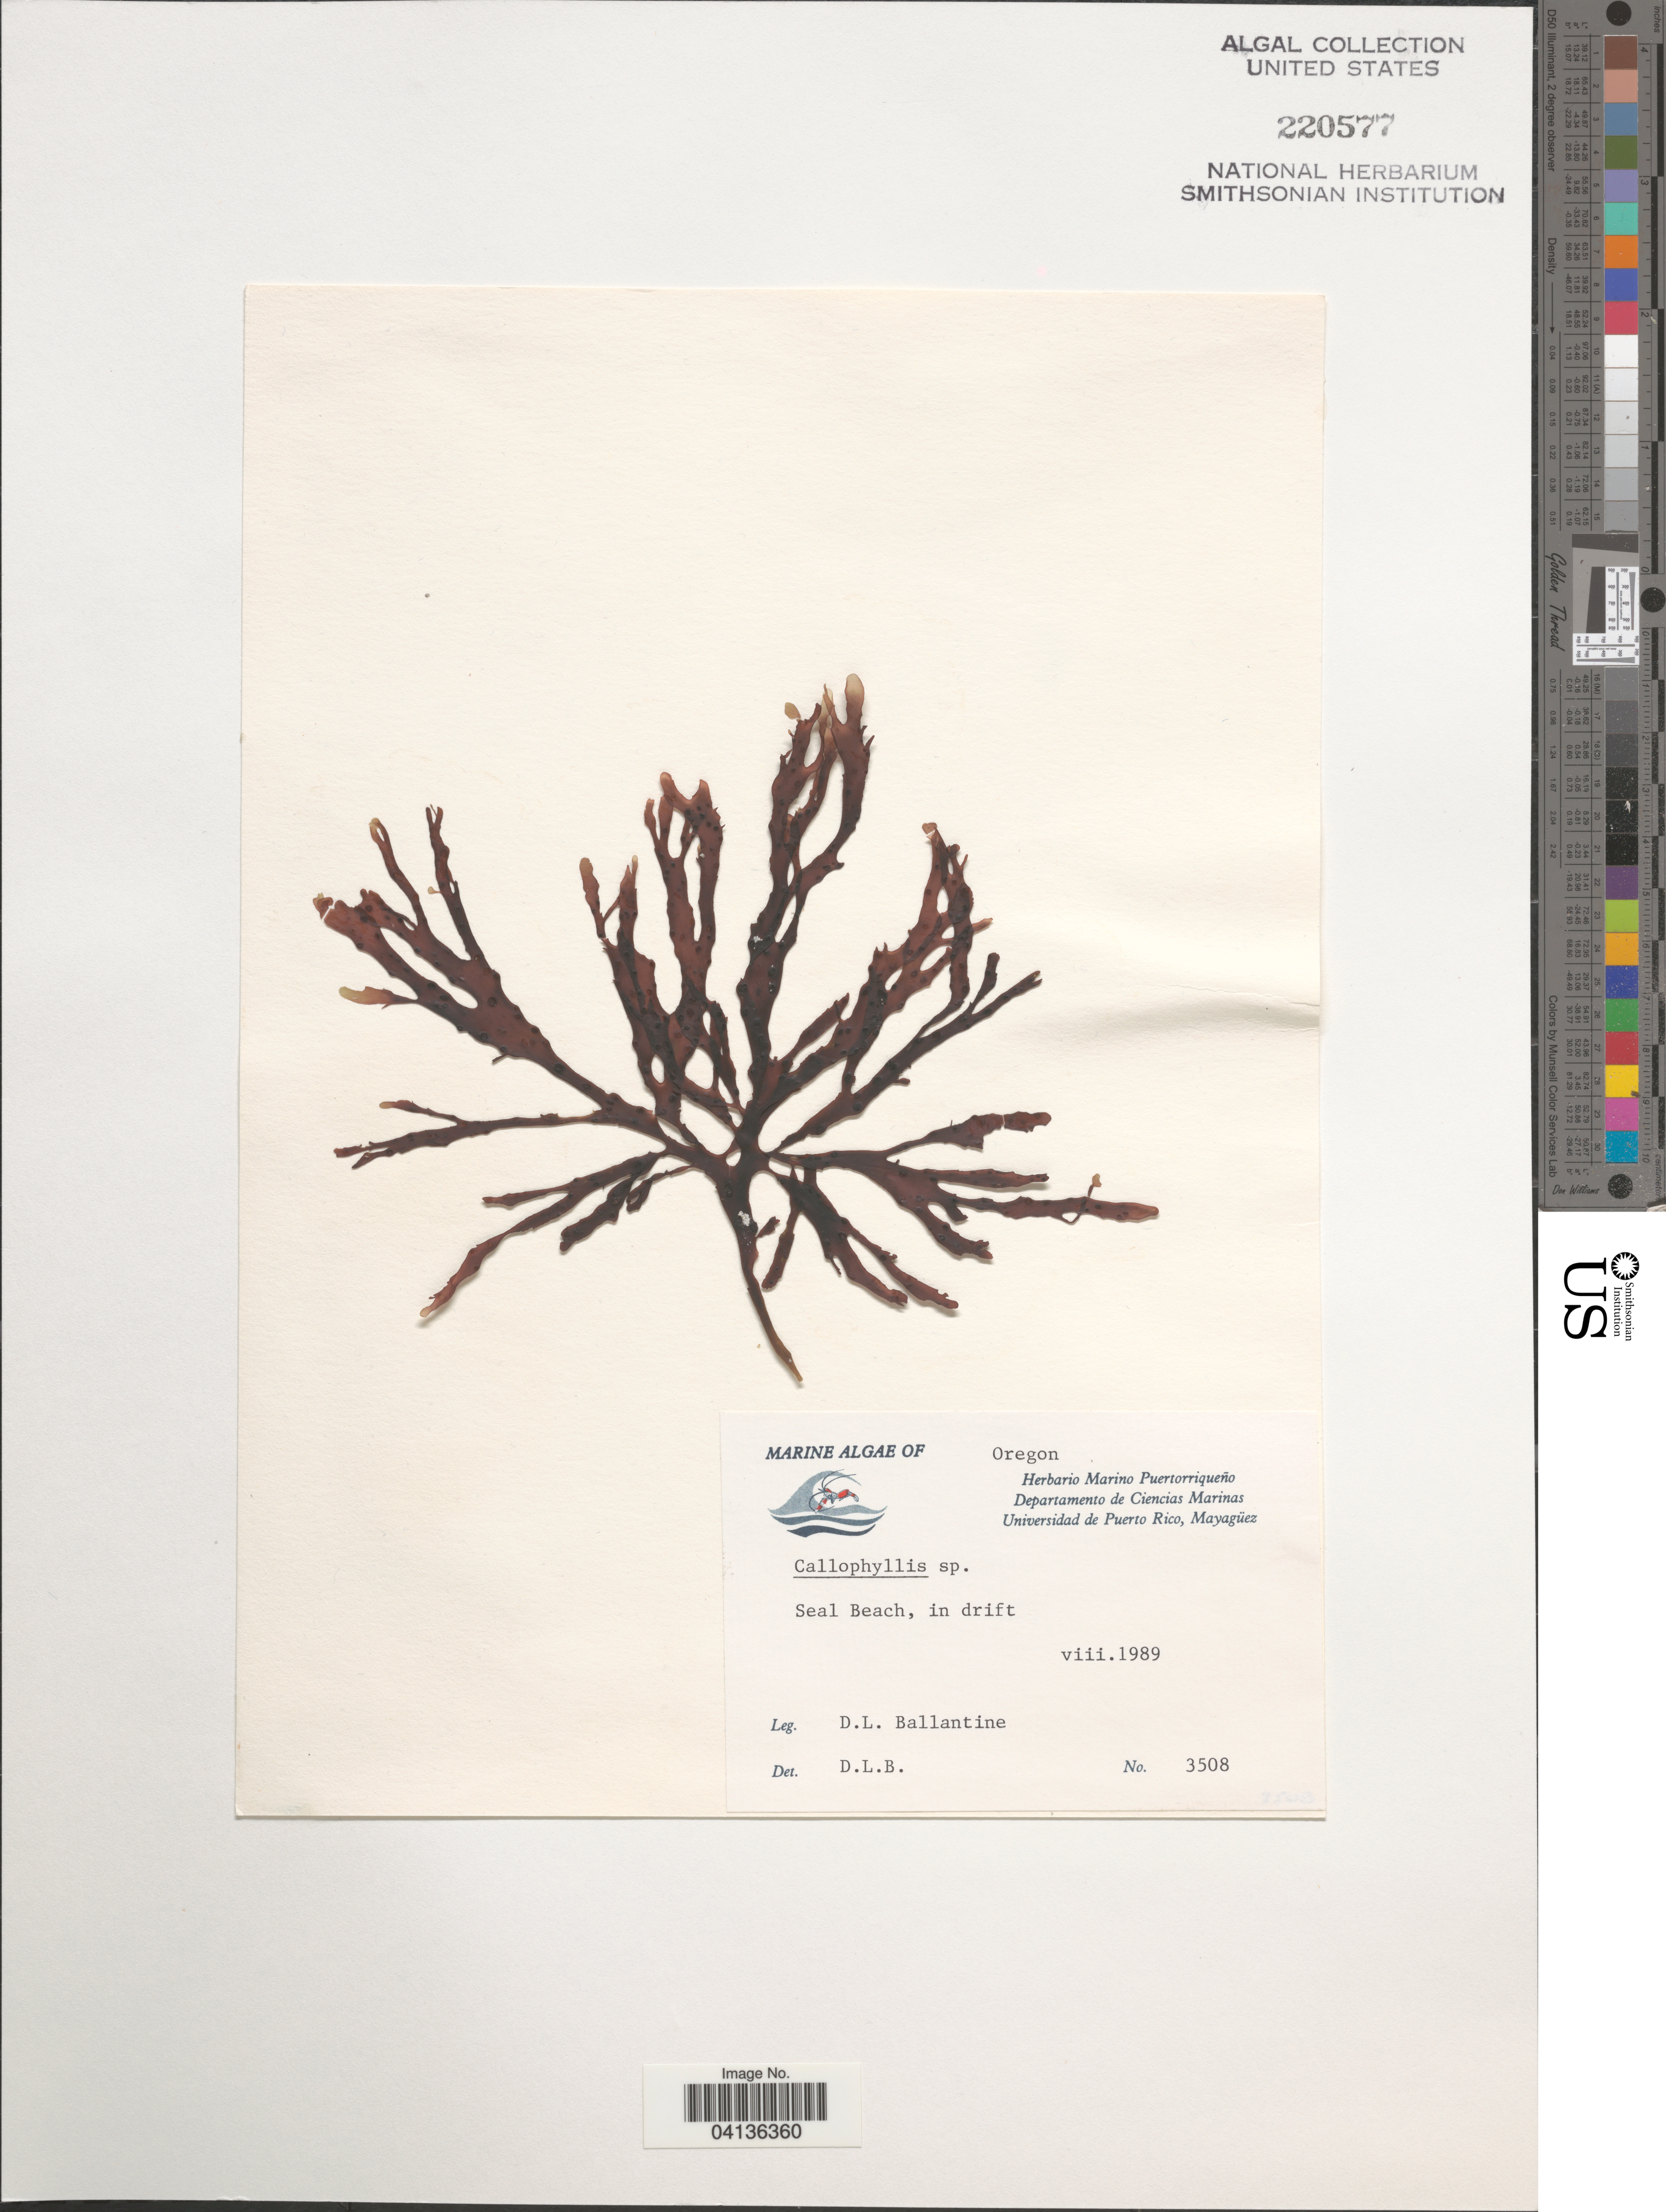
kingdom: Plantae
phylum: Rhodophyta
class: Florideophyceae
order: Gigartinales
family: Kallymeniaceae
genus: Callophyllis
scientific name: Callophyllis sp.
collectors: D.L. Ballantine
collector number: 3508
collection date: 1989-08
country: United States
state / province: Oregon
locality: Seal Beach, in drift.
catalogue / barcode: US 220577